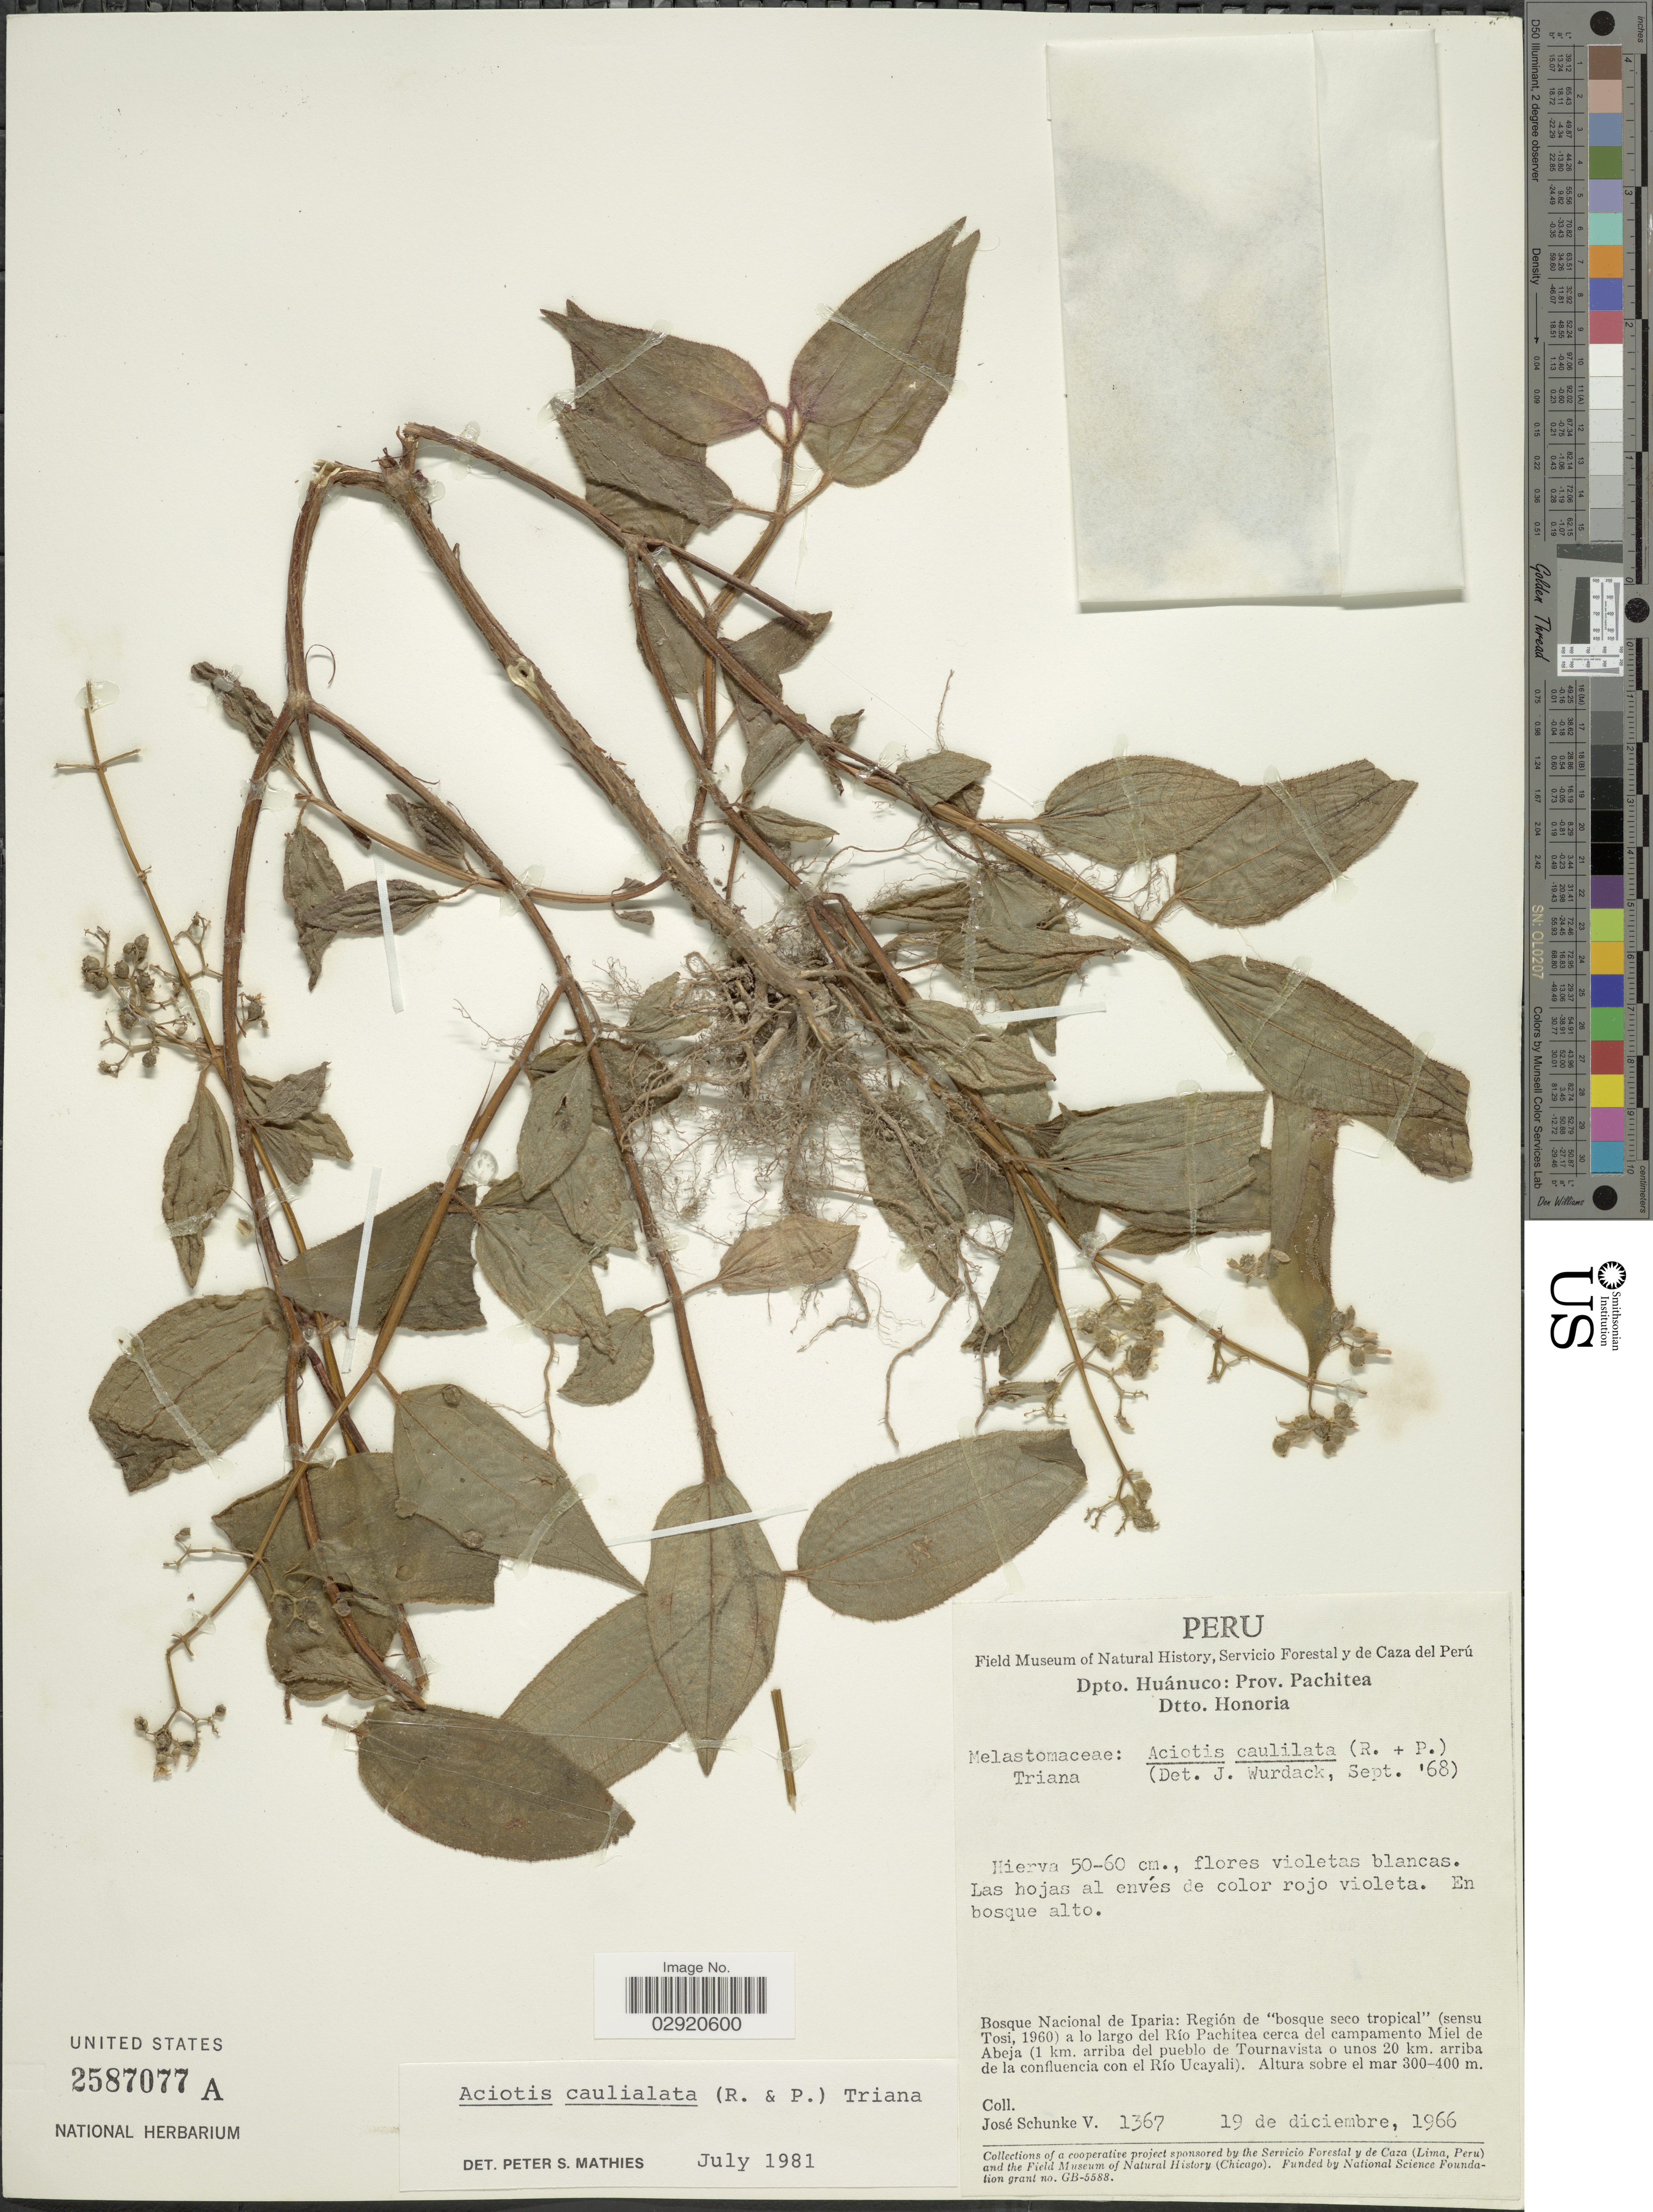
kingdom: Plantae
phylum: Tracheophyta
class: Magnoliopsida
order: Myrtales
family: Melastomataceae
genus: Aciotis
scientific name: Aciotis rubricaulis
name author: (Mart. ex DC.) Triana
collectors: J. Schunke Vigo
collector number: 1367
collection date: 1966-12-19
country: Peru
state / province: Huánuco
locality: Dpto. Huánuco: Prov. Pachitea. Dtto. Honoria. Bosque Nacional de Iparia: Región de "bosque seco tropical" a lo largo del Río Pachitea cerca del campamento Miel de Abeja (1 km. arriba del pueblo de Tournavista o unos 20 km. arriba de la confluencia con el Río Ucayali).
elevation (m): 300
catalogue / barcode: US 2587077A